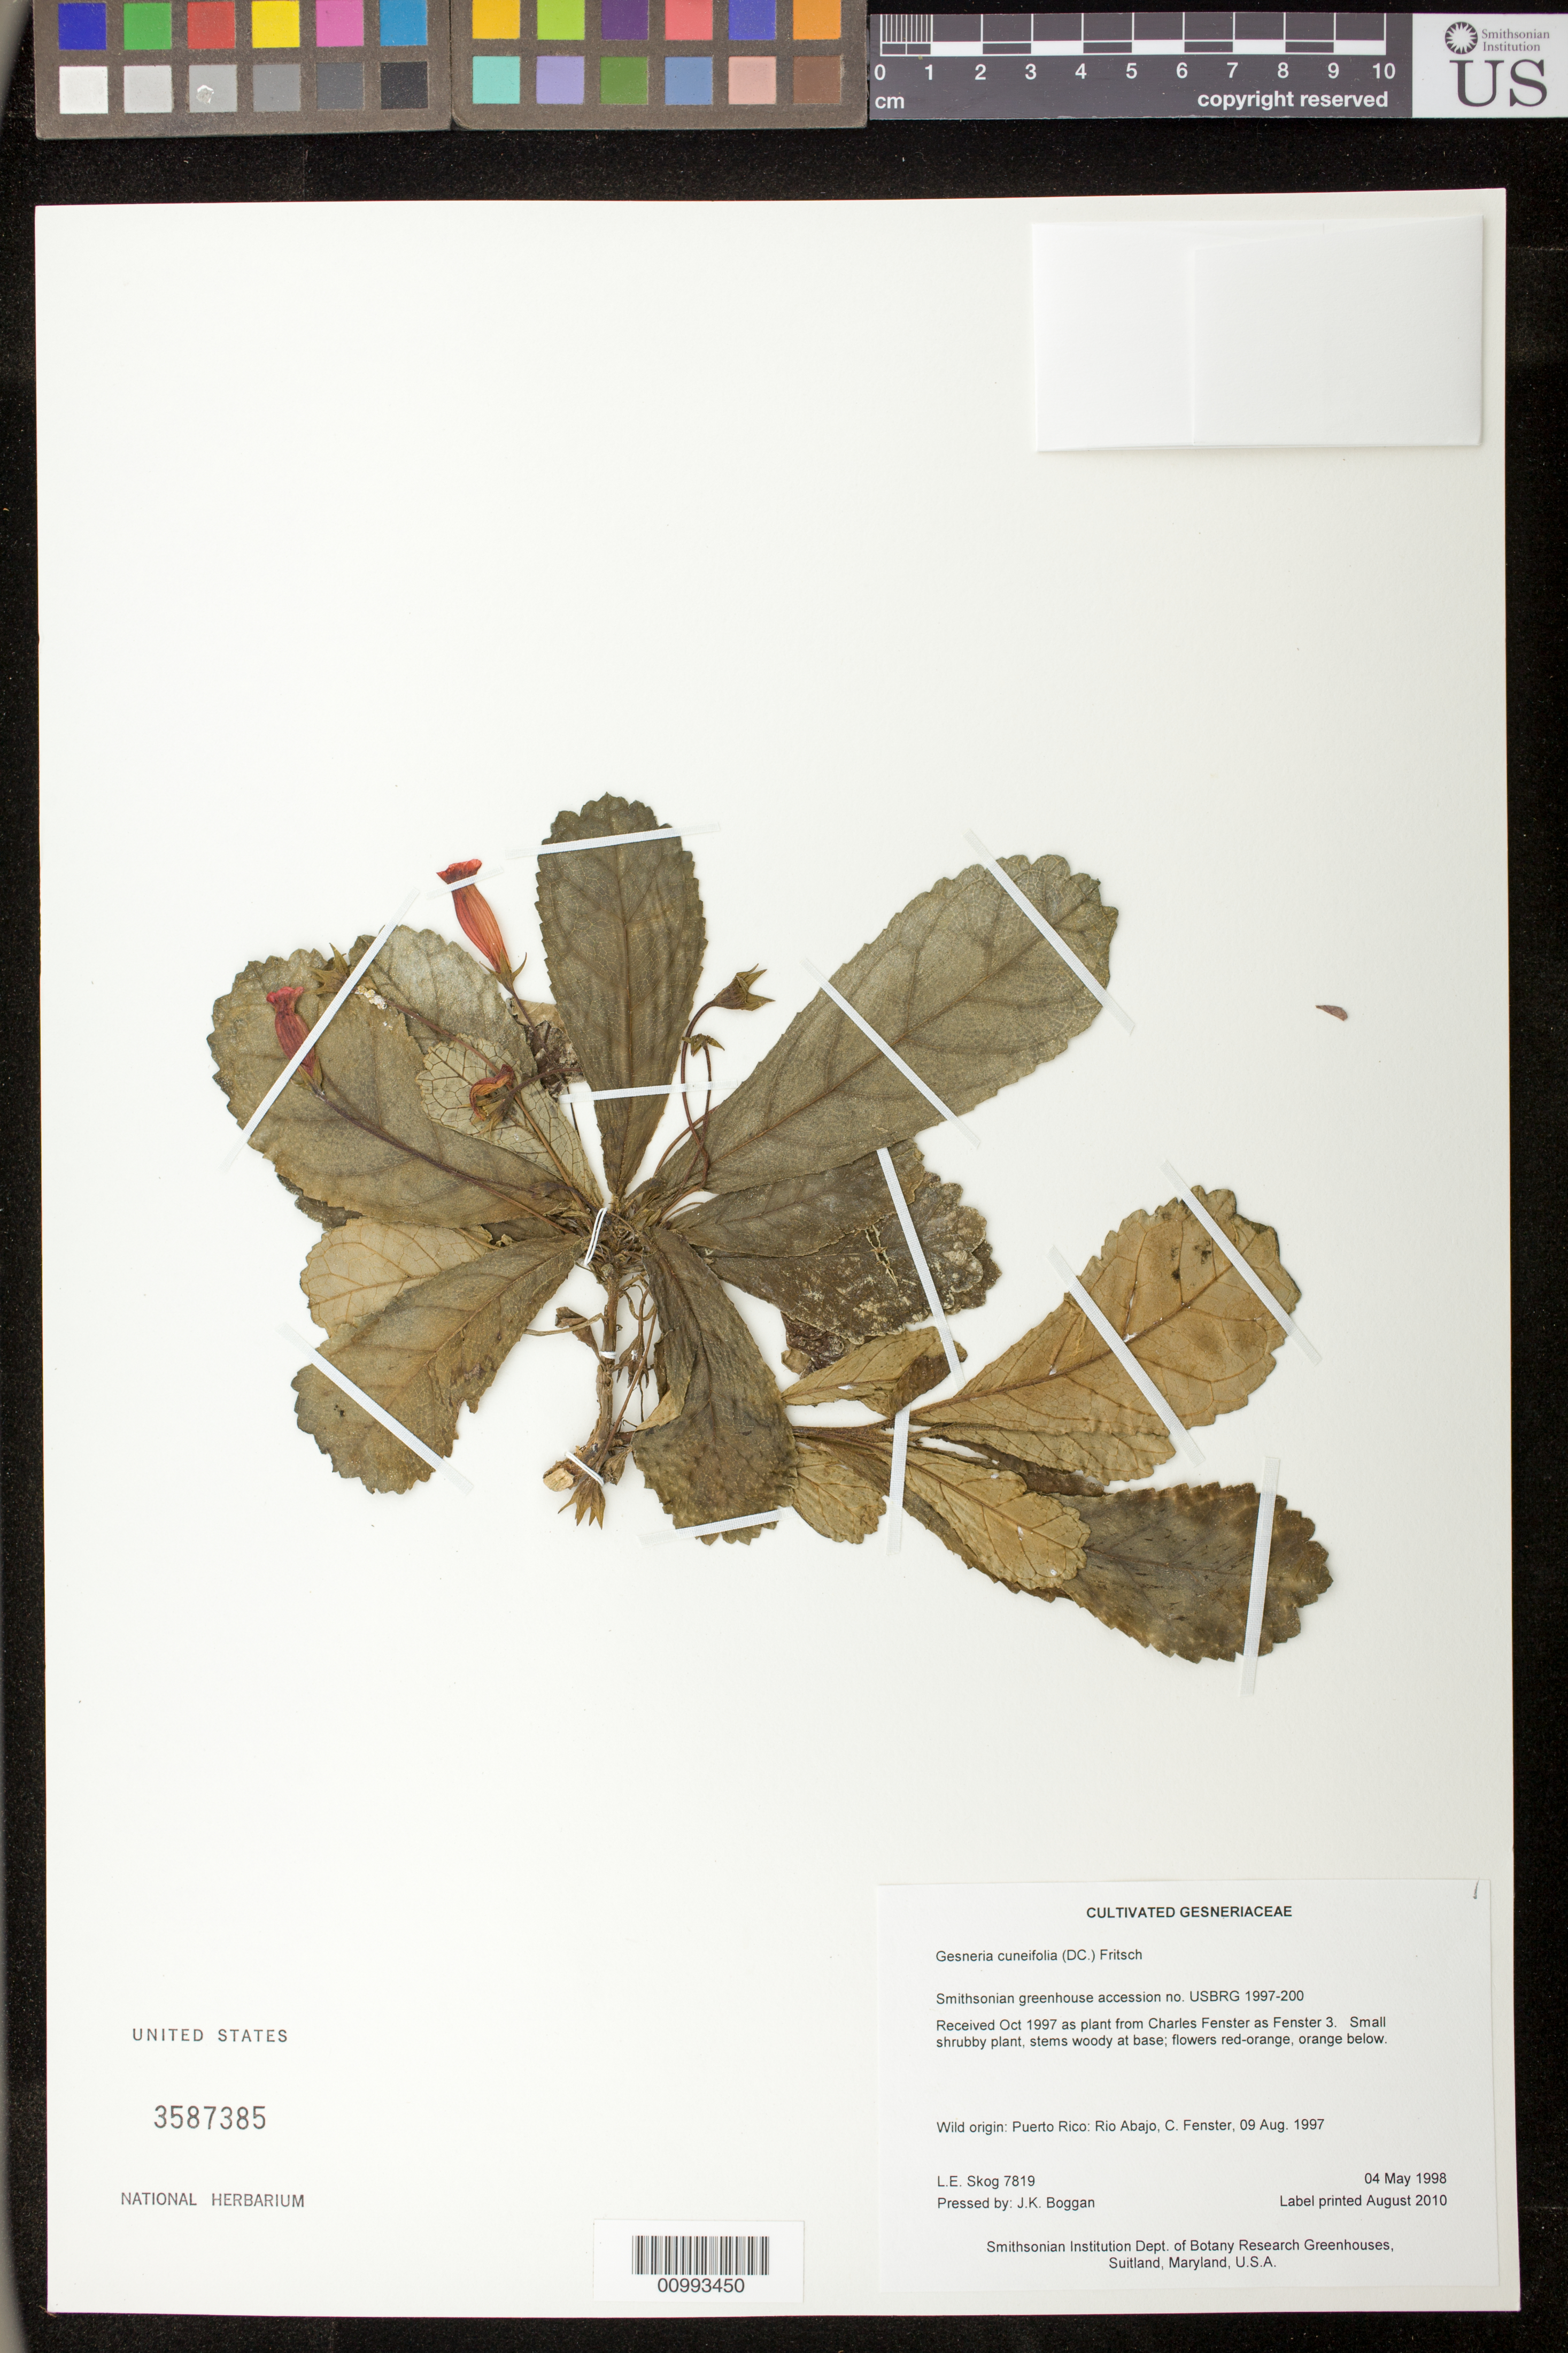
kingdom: Plantae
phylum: Tracheophyta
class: Magnoliopsida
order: Lamiales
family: Gesneriaceae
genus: Gesneria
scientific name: Gesneria cuneifolia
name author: (DC.) Fritsch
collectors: L. E. Skog & J. K. Boggan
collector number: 7819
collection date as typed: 04 May 1998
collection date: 1998-05-04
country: Puerto Rico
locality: Smithsonian Institution Dept. of Botany Research Greenhouses, Suitland, Maryland, U.S.A.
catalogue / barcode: US 3587385